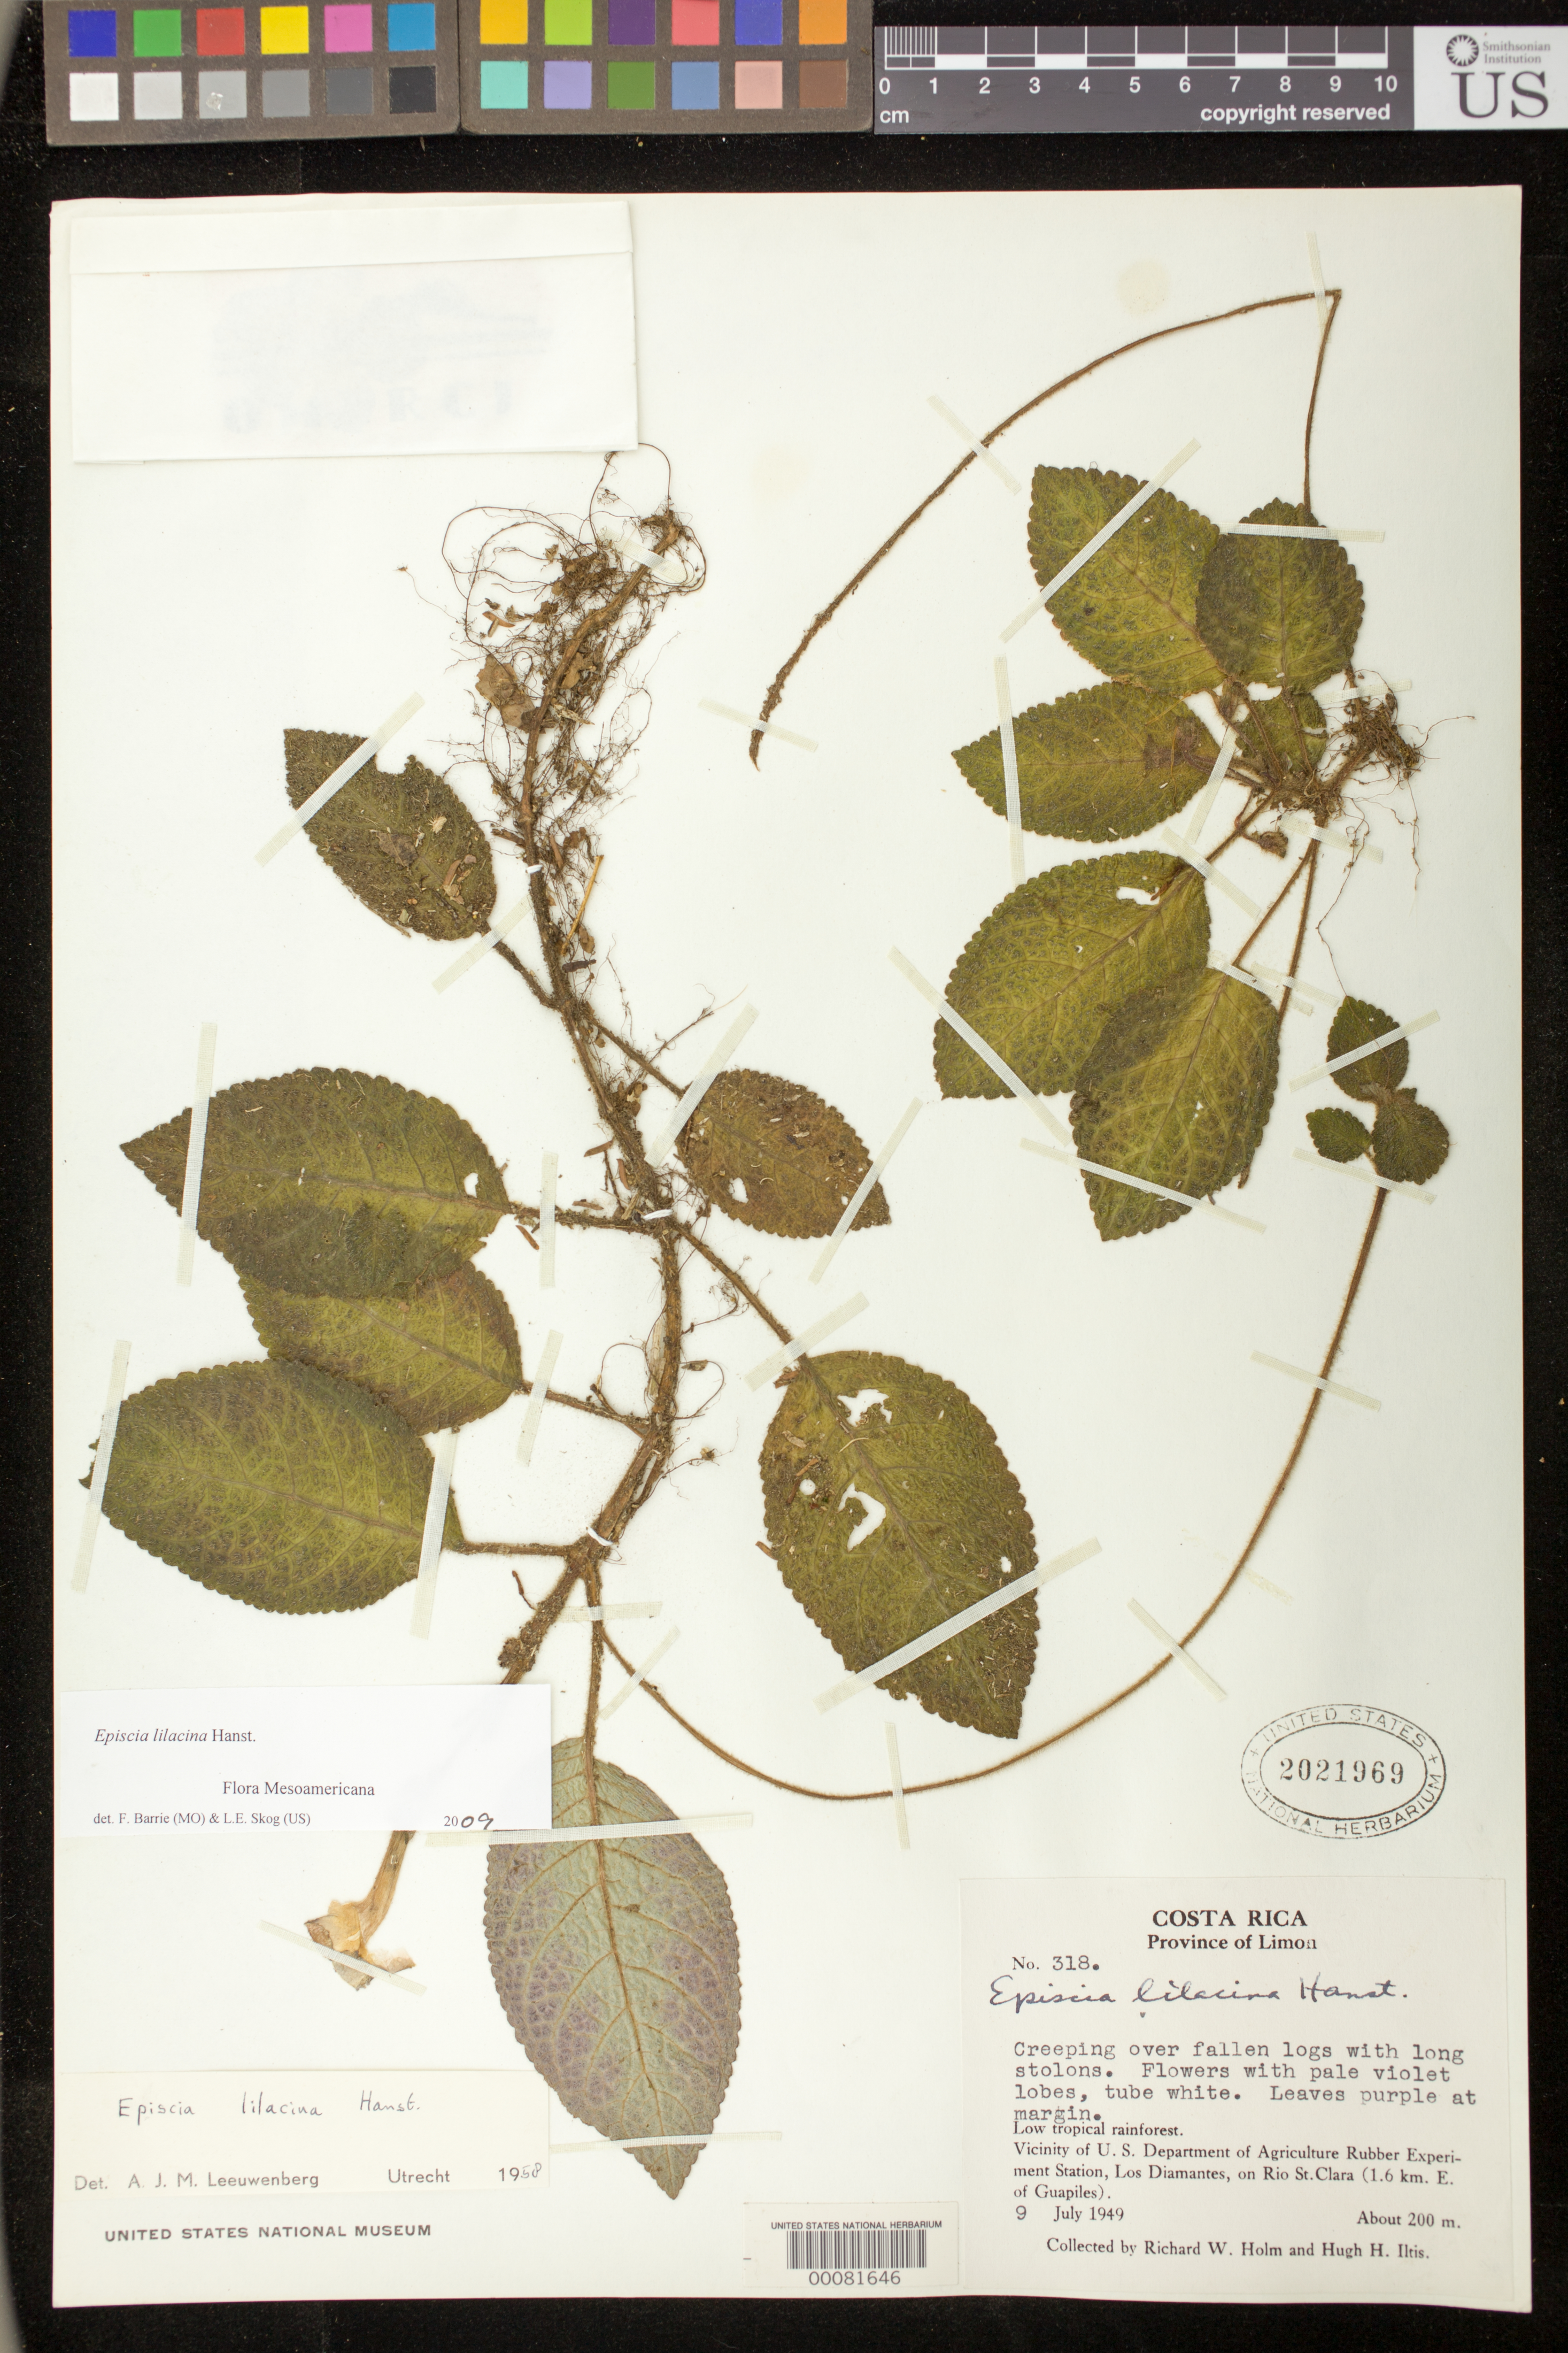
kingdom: Plantae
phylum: Tracheophyta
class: Magnoliopsida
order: Lamiales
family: Gesneriaceae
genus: Episcia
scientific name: Episcia lilacina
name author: Hanst.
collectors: R. W. Holm & H. H. Iltis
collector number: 318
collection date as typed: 09 Jul 1949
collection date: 1949-07-09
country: Costa Rica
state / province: Limón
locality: Vicinity of US Dept of Agric Rubber Experiment Station, Los Diamantes, on Rio St Clara (1.6 km E of Guapiles)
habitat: Low tropical rainforest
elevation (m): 200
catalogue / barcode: US 2021969